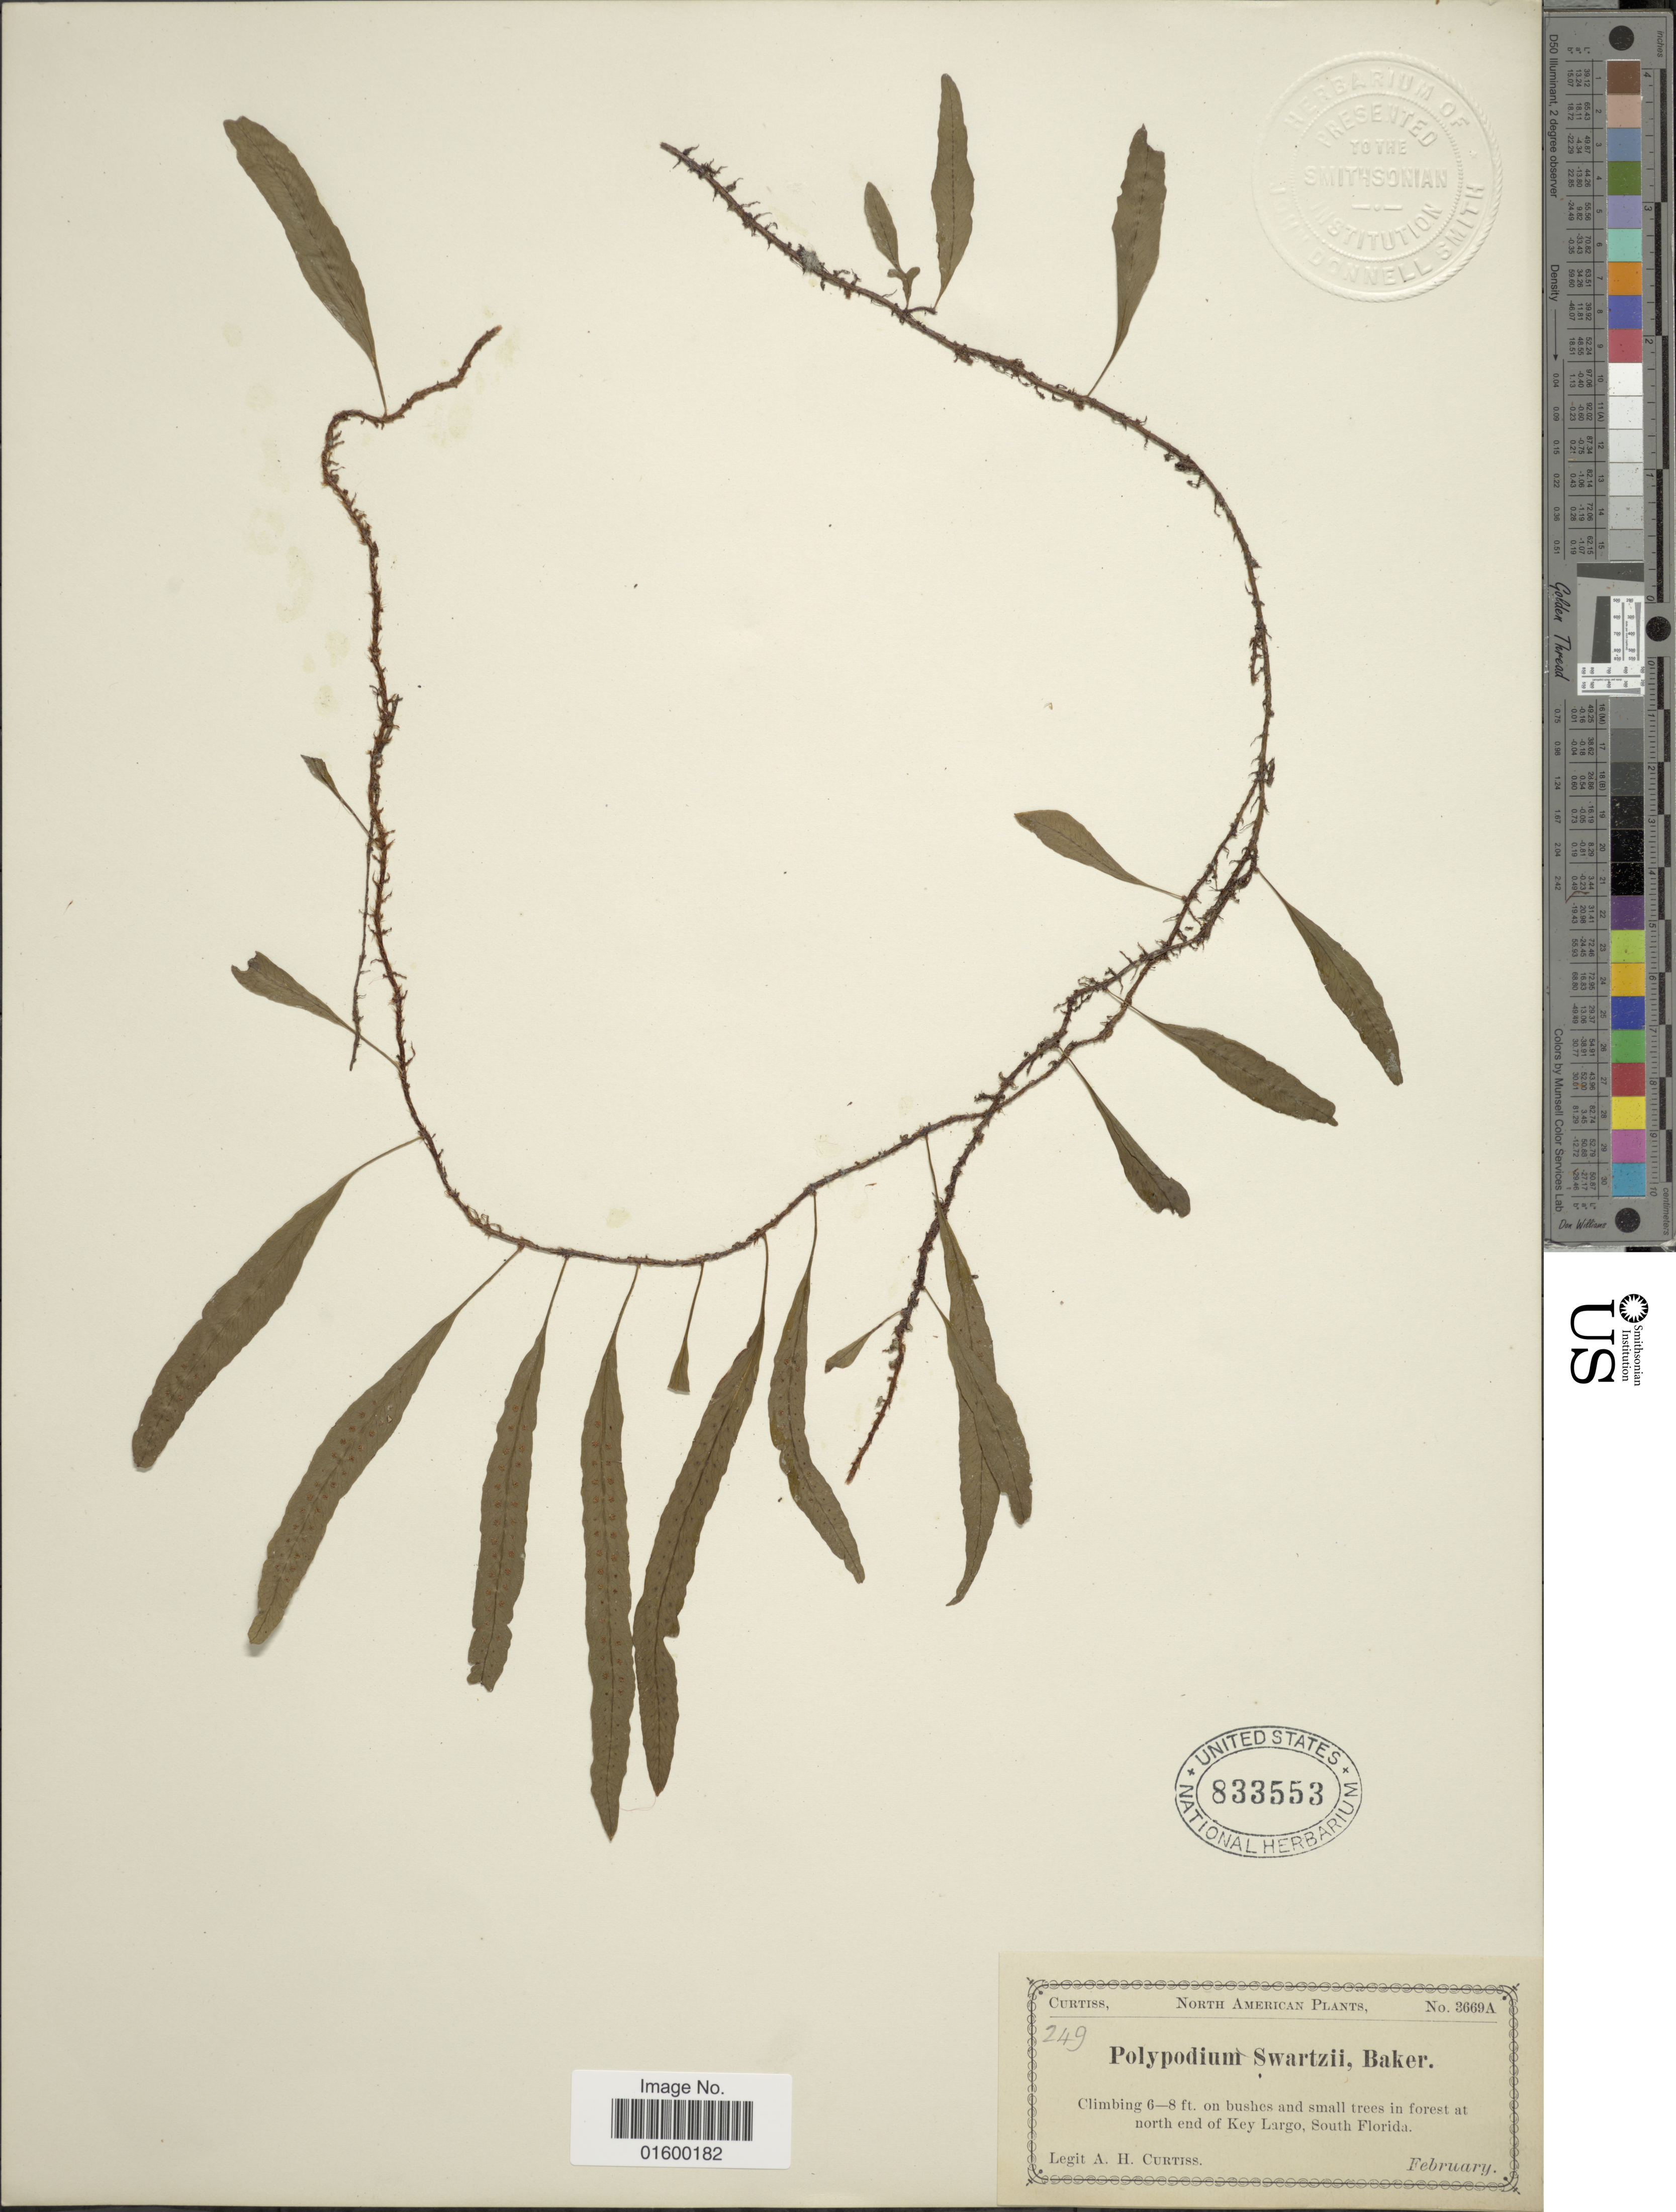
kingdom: Plantae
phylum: Tracheophyta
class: Polypodiopsida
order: Polypodiales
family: Polypodiaceae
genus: Microgramma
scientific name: Microgramma heterophylla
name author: (L.) Wherry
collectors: A. H. Curtiss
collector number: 3669A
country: United States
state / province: Florida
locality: North America, north end of Key Largo, South Florida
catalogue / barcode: US 833553